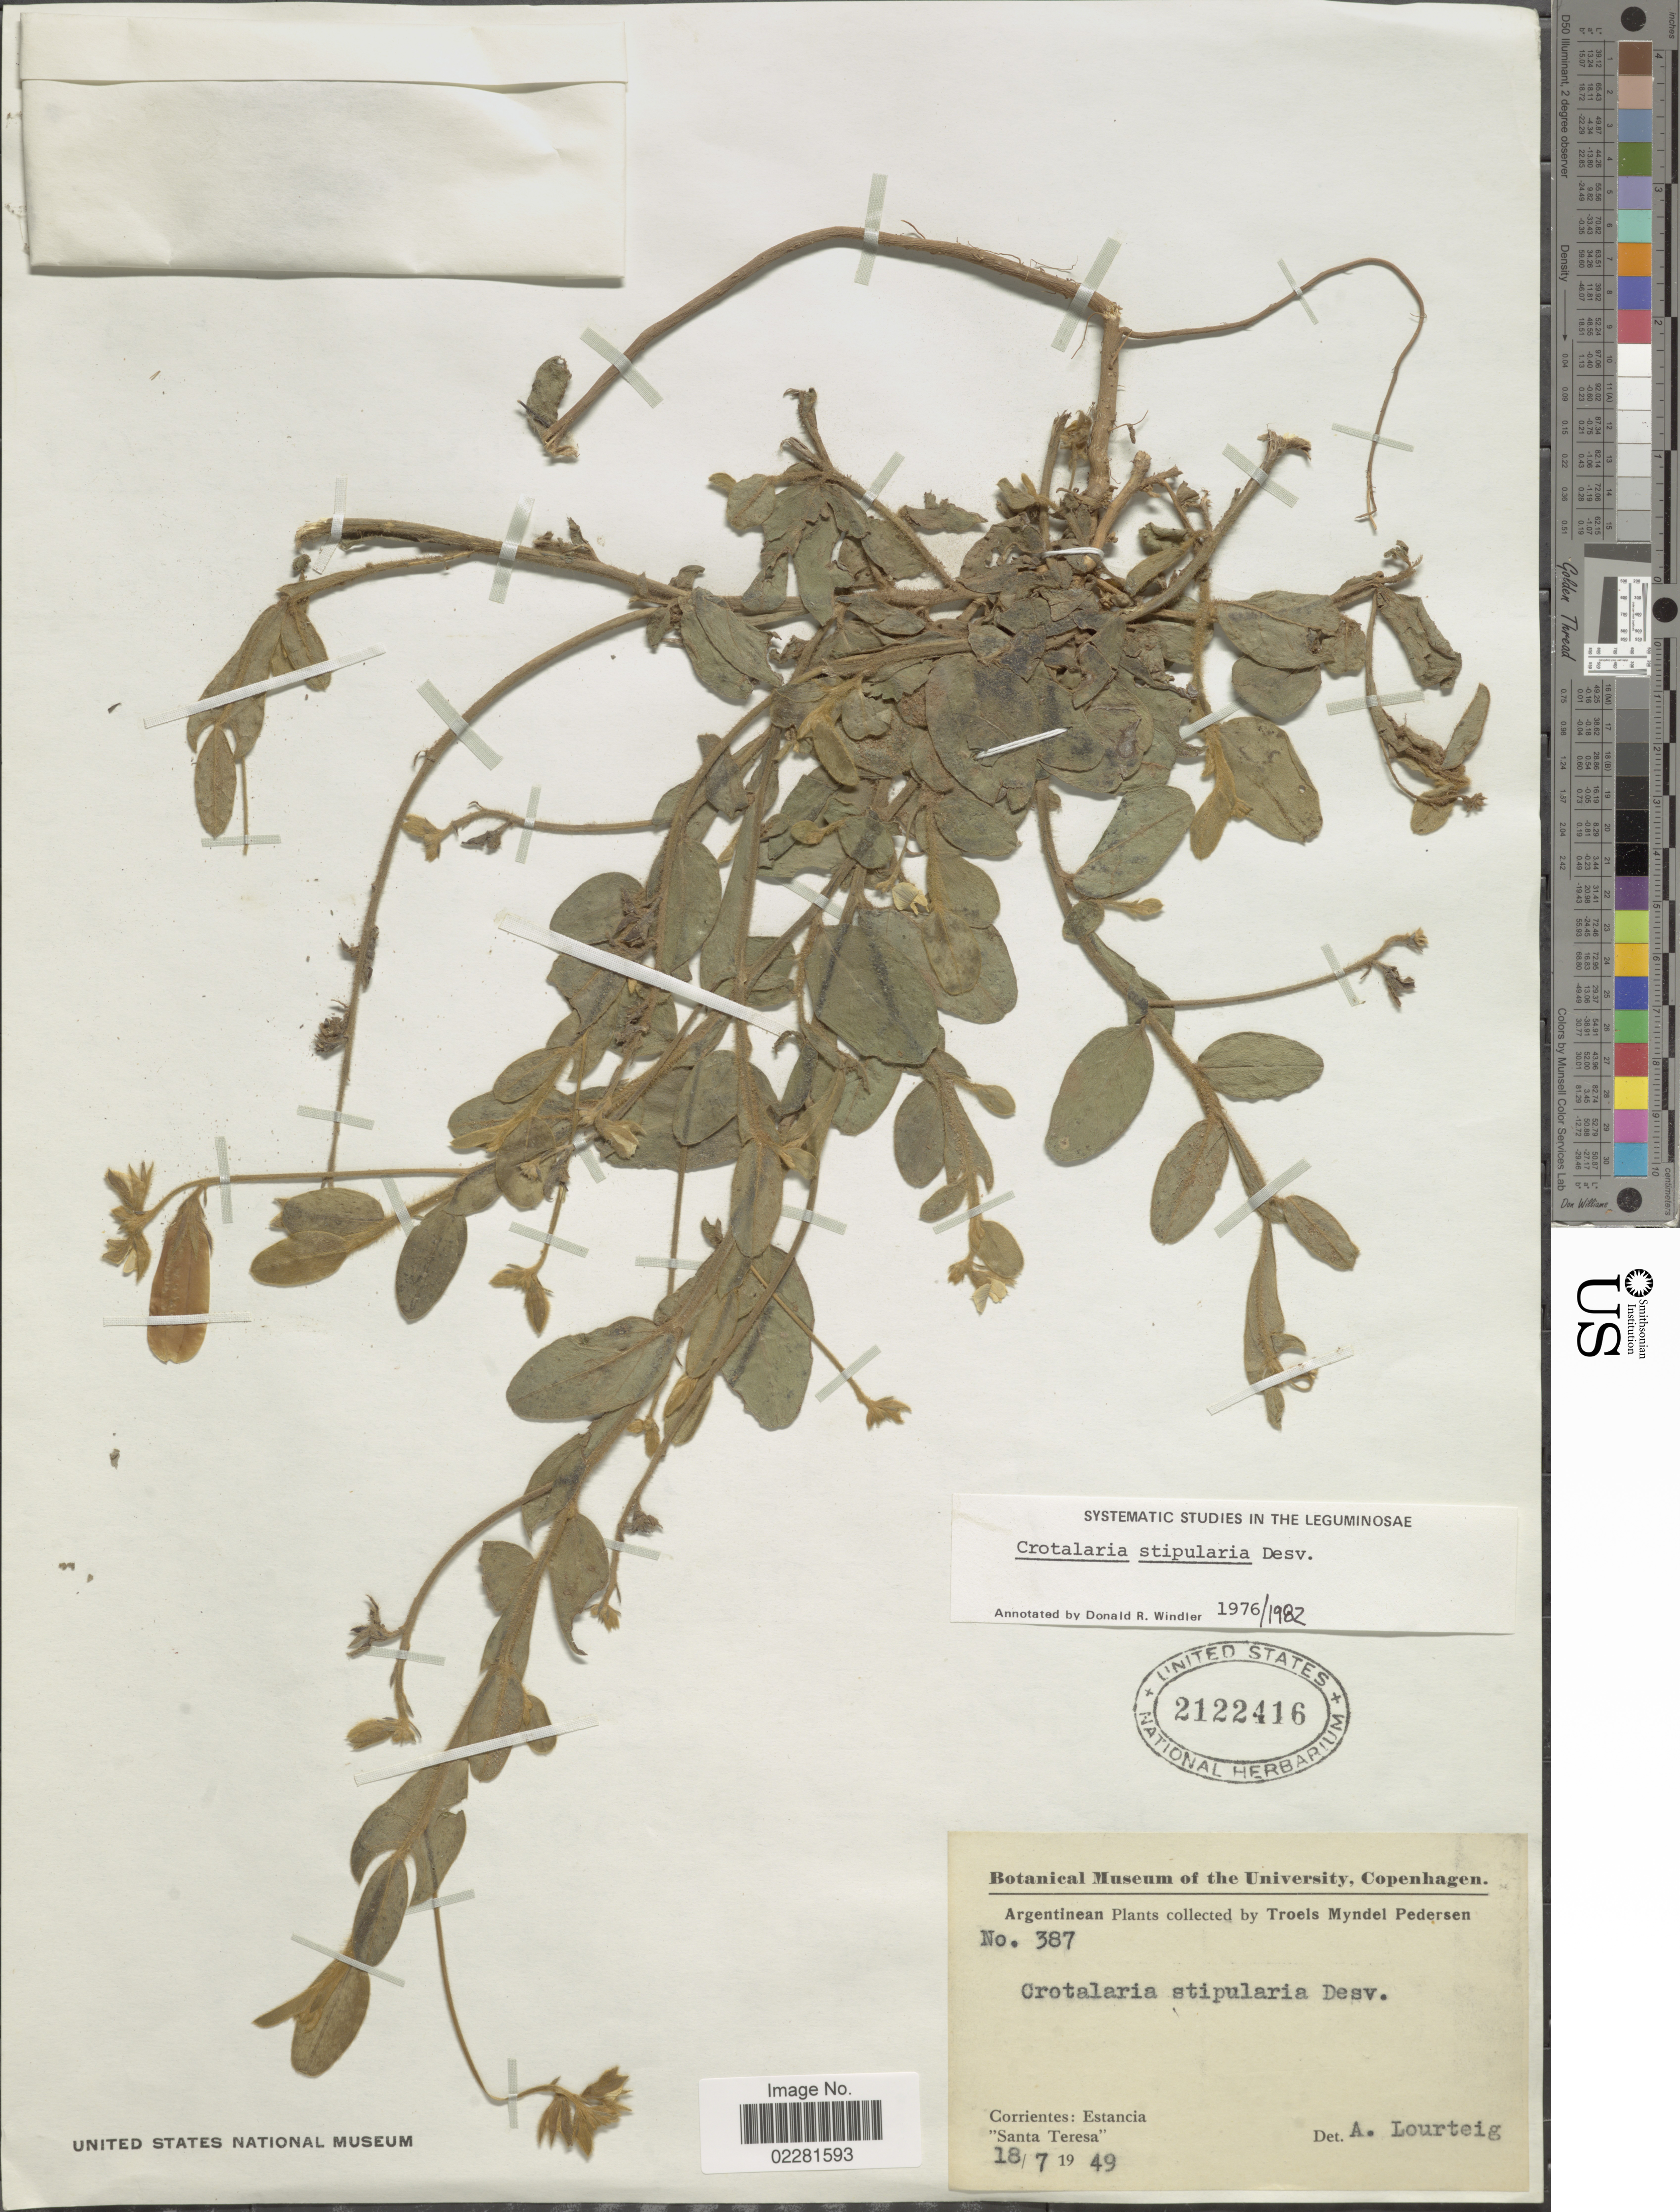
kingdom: Plantae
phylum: Tracheophyta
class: Magnoliopsida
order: Fabales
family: Fabaceae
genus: Crotalaria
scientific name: Crotalaria stipularia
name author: Desv.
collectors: T. Pederson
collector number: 387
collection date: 1949-07-18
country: Argentina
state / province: Corrientes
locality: Estancia Santa Teresa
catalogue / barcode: US 2122416